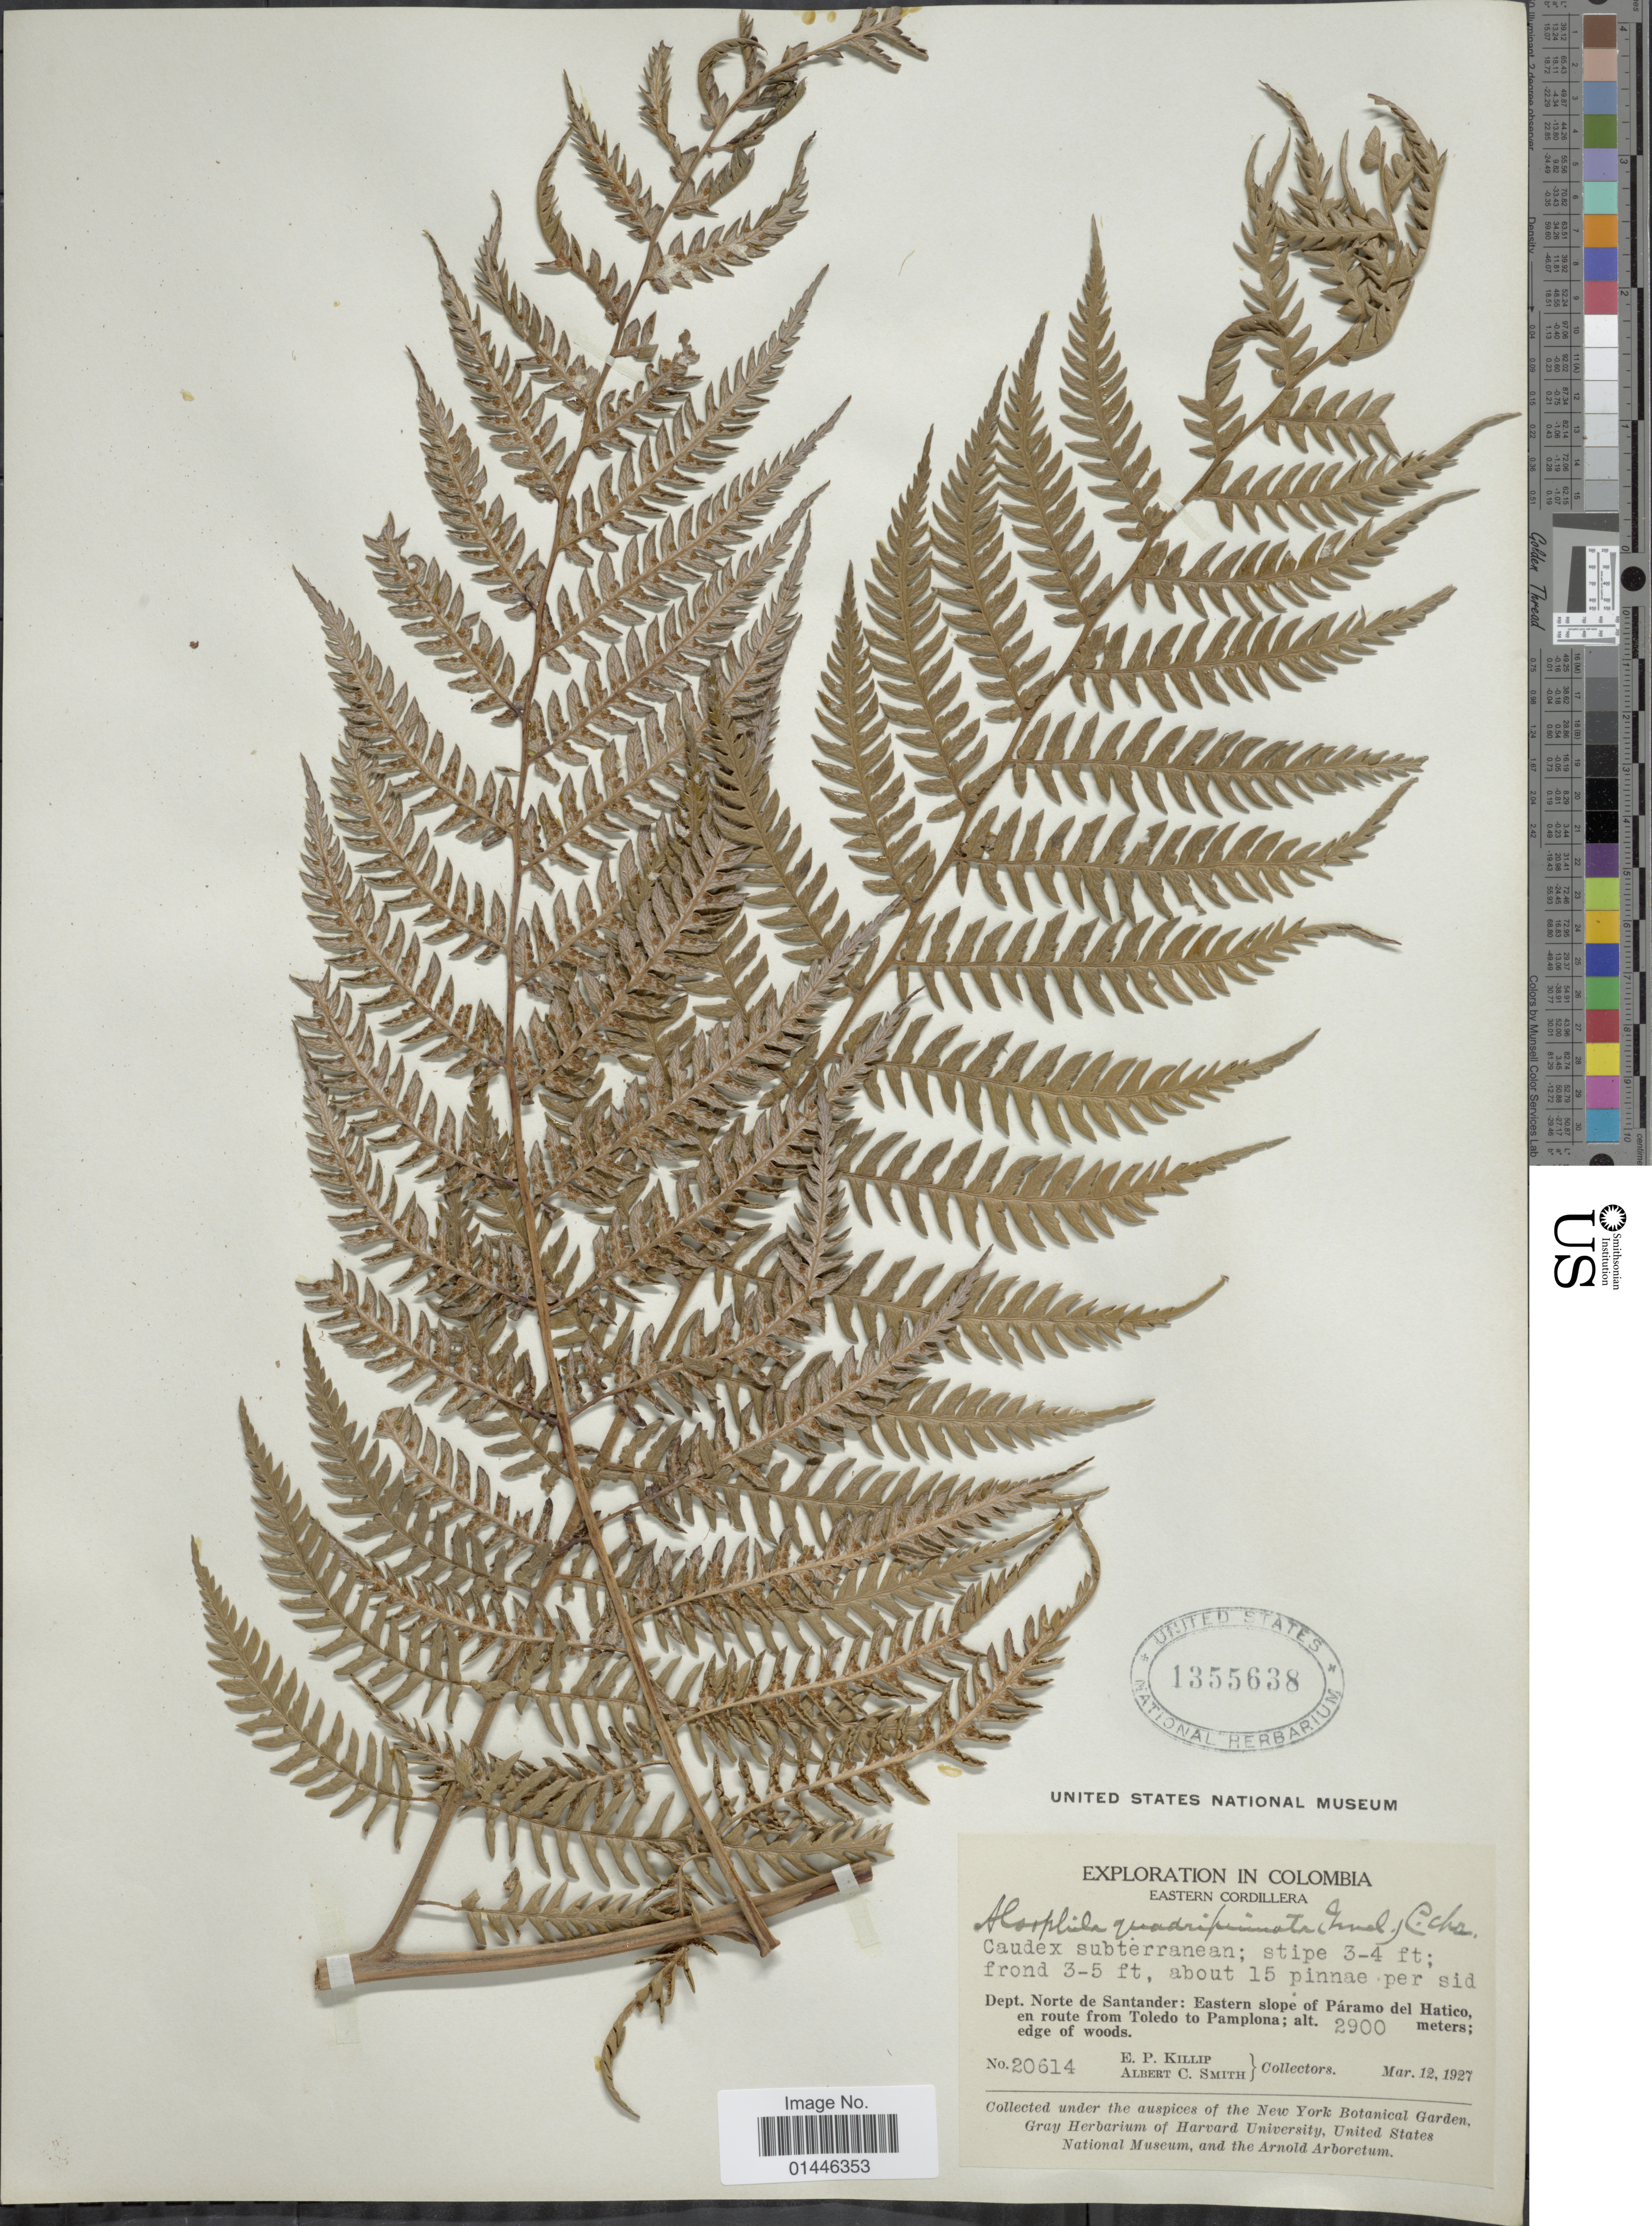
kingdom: Plantae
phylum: Tracheophyta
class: Polypodiopsida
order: Cyatheales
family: Dicksoniaceae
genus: Lophosoria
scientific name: Lophosoria quadripinnata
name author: (J.F. Gmel.) C. Chr.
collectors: E. P. Killip & A. C. Smith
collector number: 20614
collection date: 1927-03-12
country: Colombia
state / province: Norte de Santander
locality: Eastern slope of Páramo del Hatico, en route from Toledo to Pamplona. Eastern Cordillera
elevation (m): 2900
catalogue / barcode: US 1355638